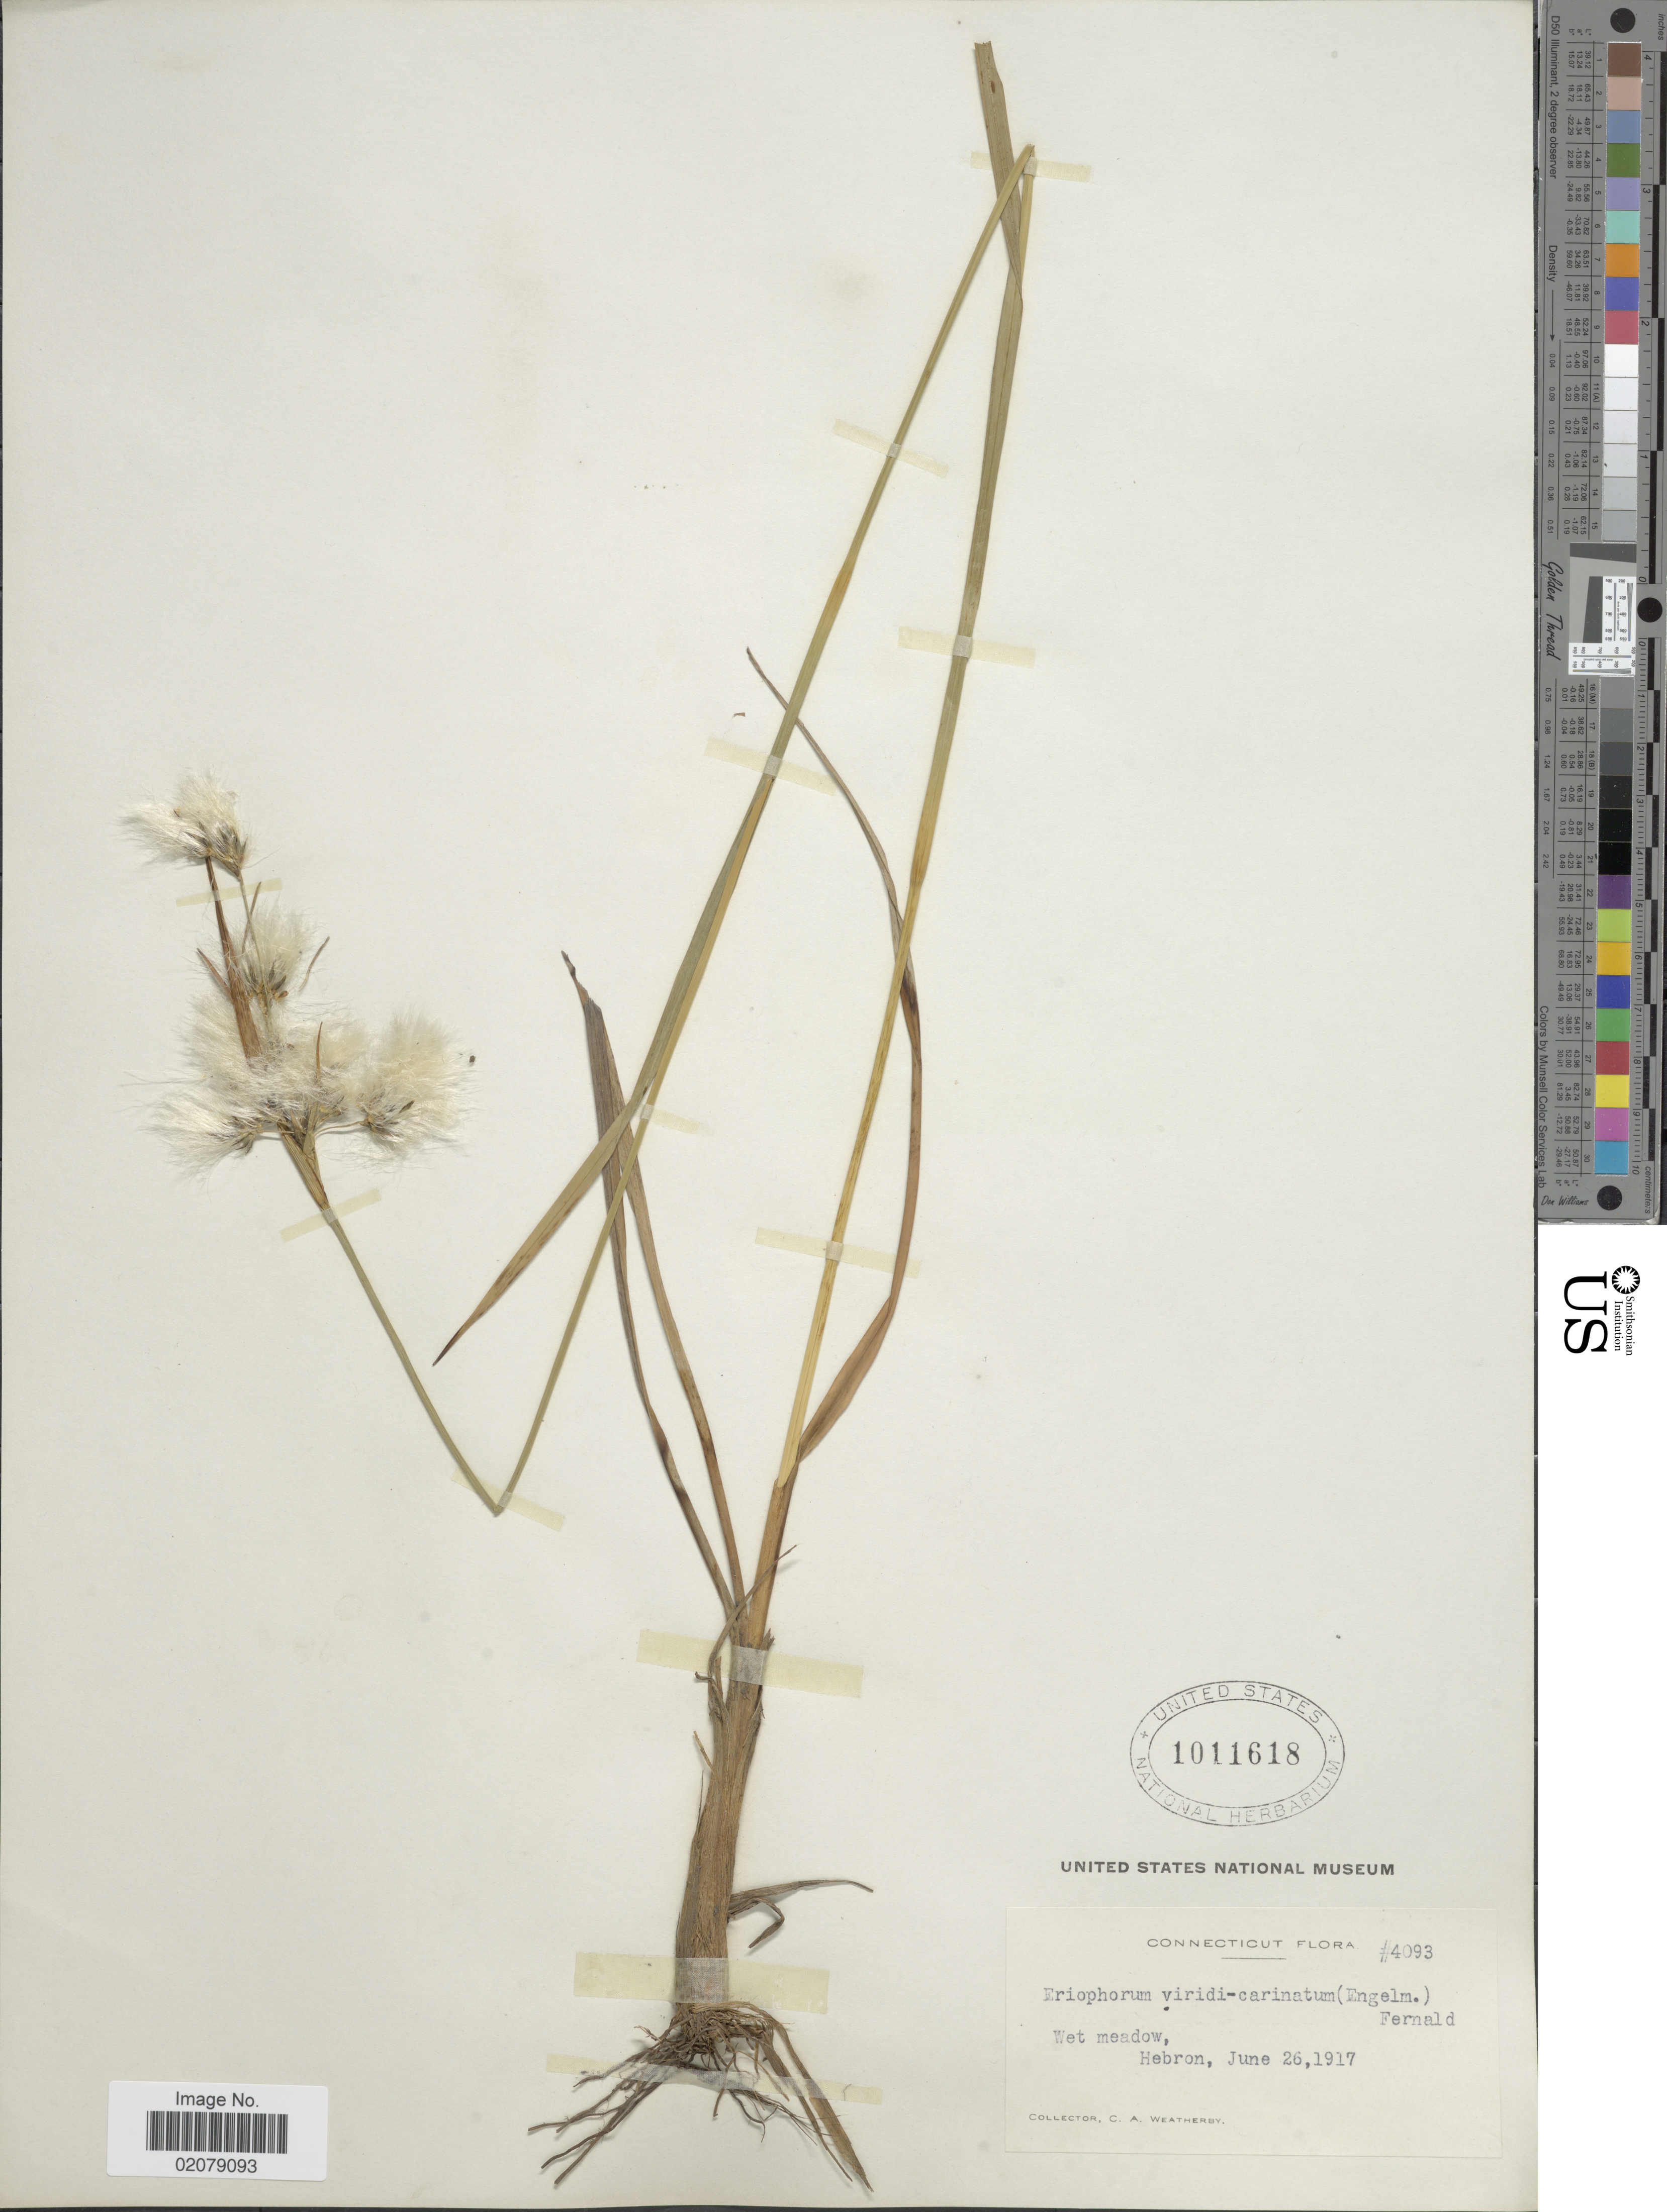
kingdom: Plantae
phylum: Tracheophyta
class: Liliopsida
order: Poales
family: Cyperaceae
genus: Eriophorum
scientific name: Eriophorum viridicarinatum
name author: (Englem.) Fernald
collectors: C. A. Weatherby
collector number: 4093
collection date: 1917-06-26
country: United States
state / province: Connecticut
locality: Hebron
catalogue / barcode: US 1011618